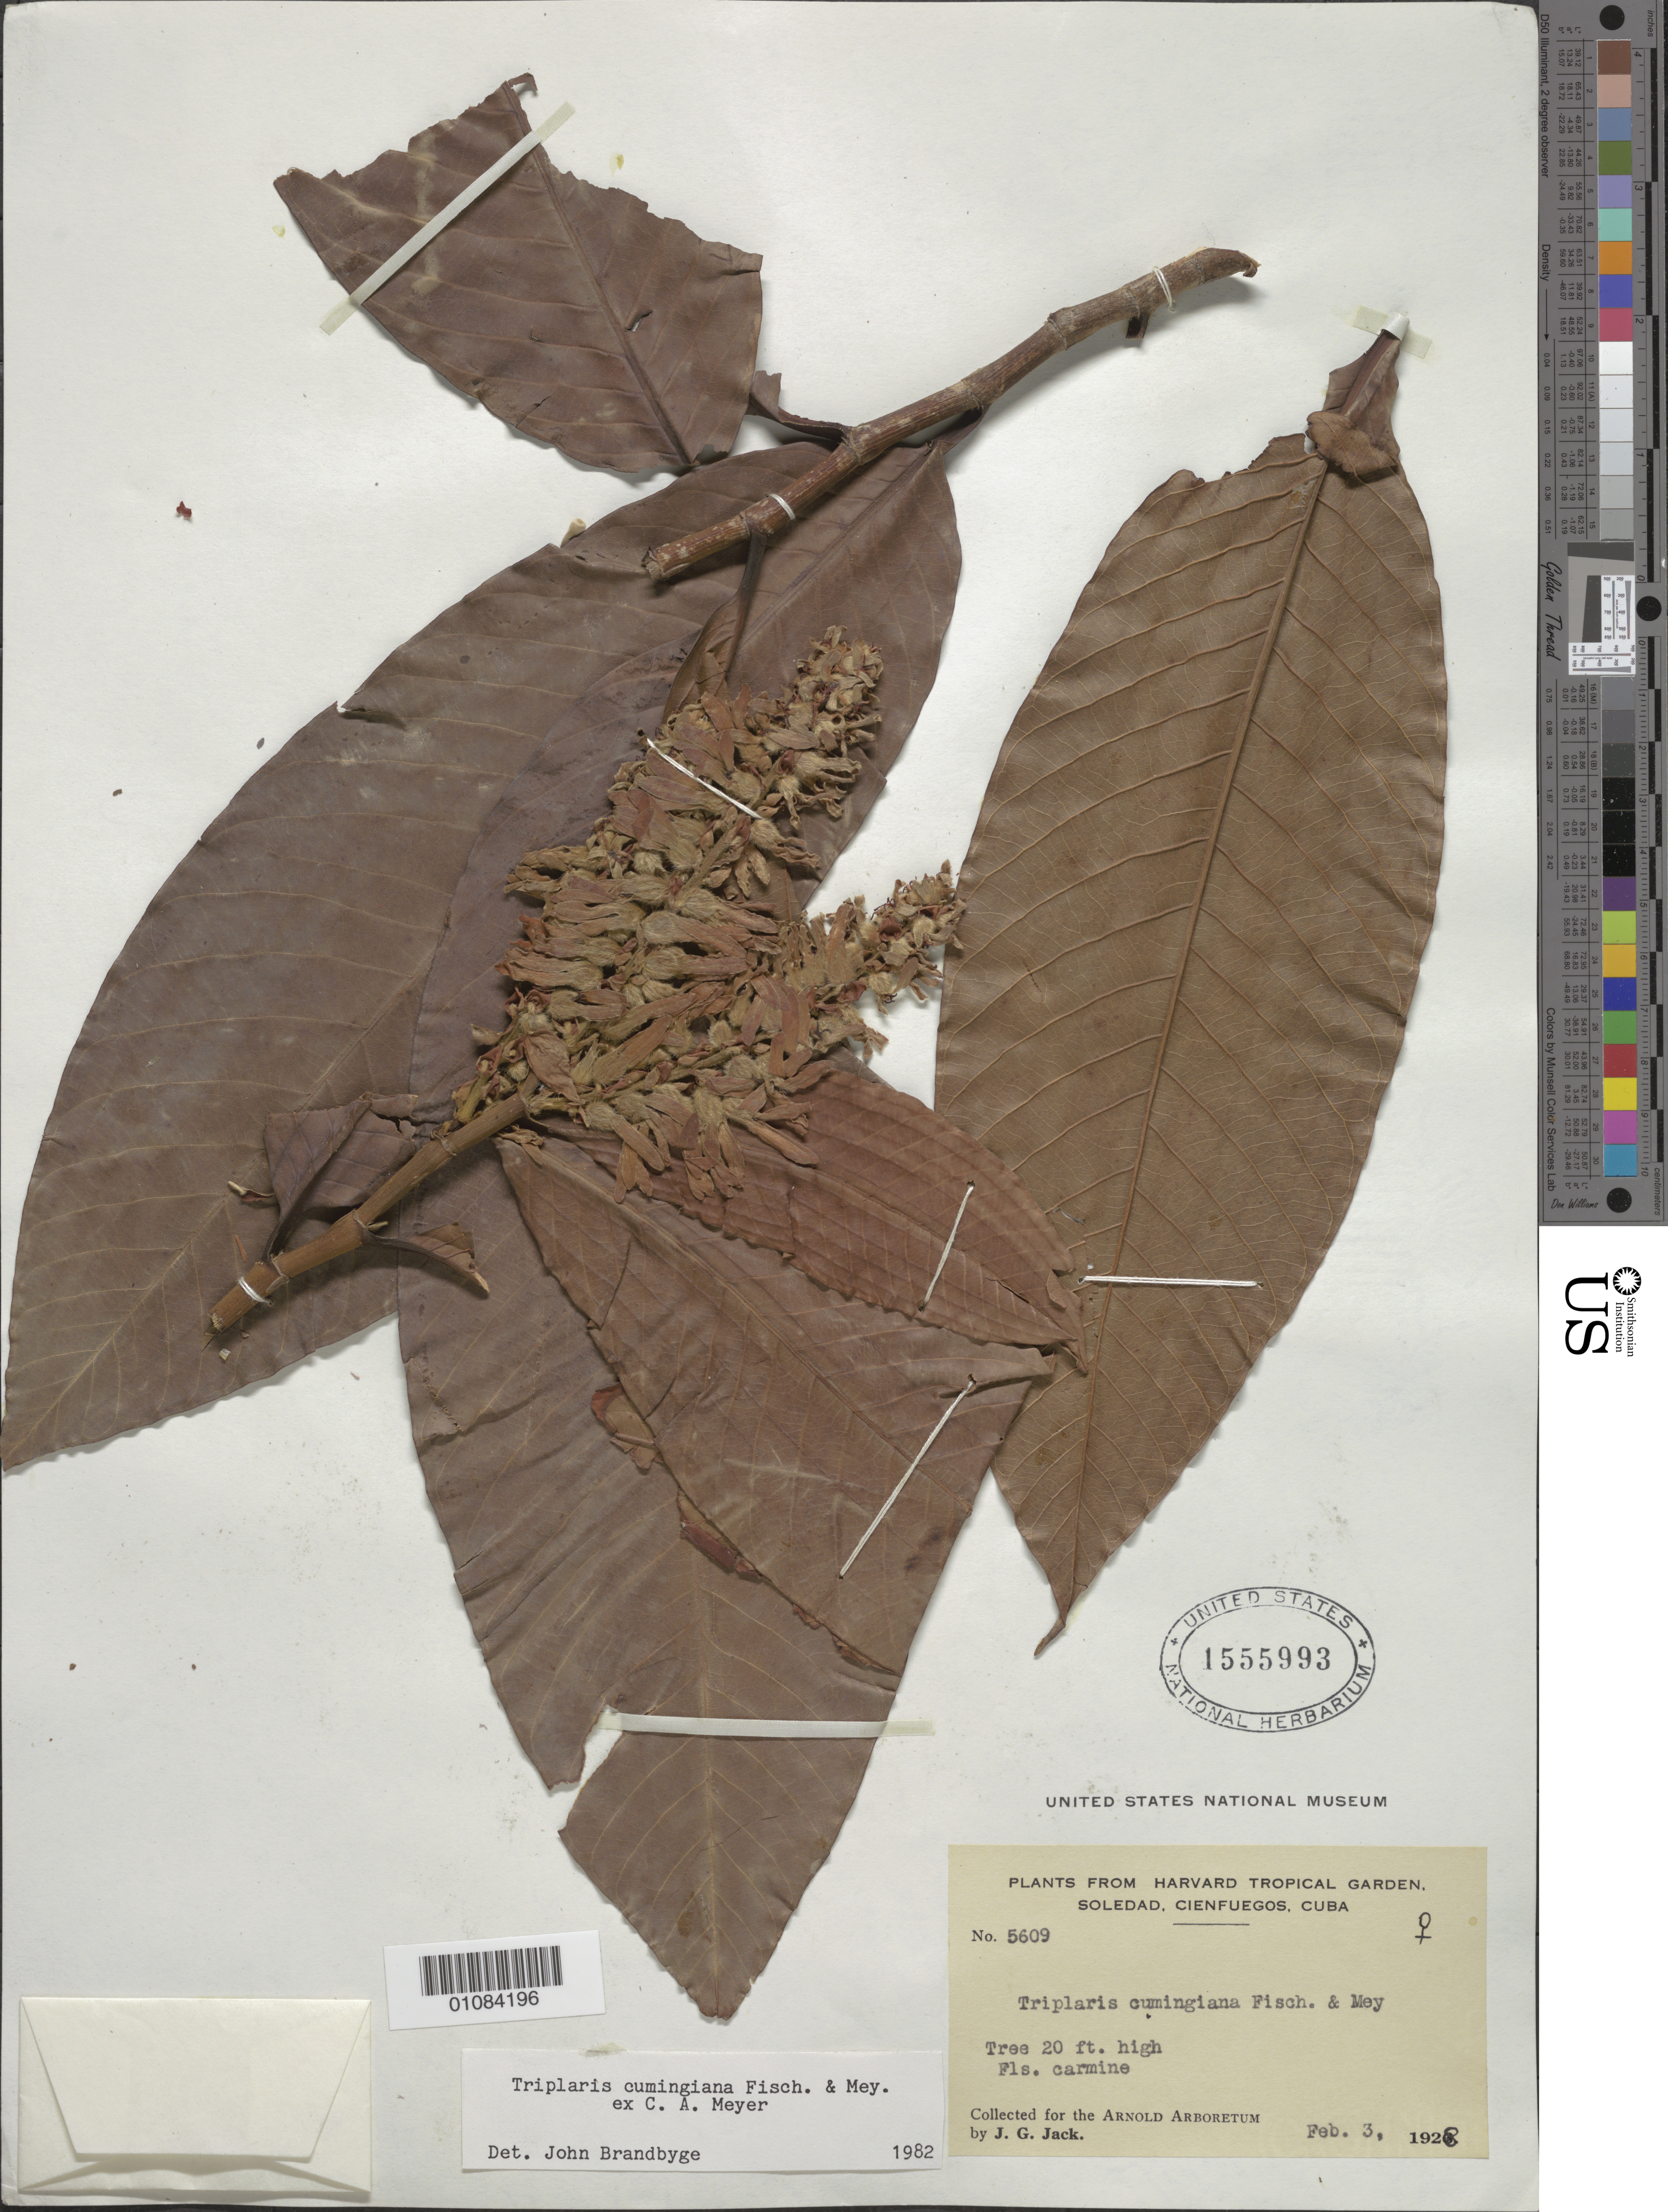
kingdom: Plantae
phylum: Tracheophyta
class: Magnoliopsida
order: Caryophyllales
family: Polygonaceae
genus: Triplaris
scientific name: Triplaris cumingiana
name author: Fisch. & C.A. Mey. ex C.A. Mey.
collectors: J. G. Jack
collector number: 5609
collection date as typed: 03 Feb 1928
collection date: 1928-02-03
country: Cuba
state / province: Cienfuegos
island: Cuba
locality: soledad, Cienfuegos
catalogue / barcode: US 1555993